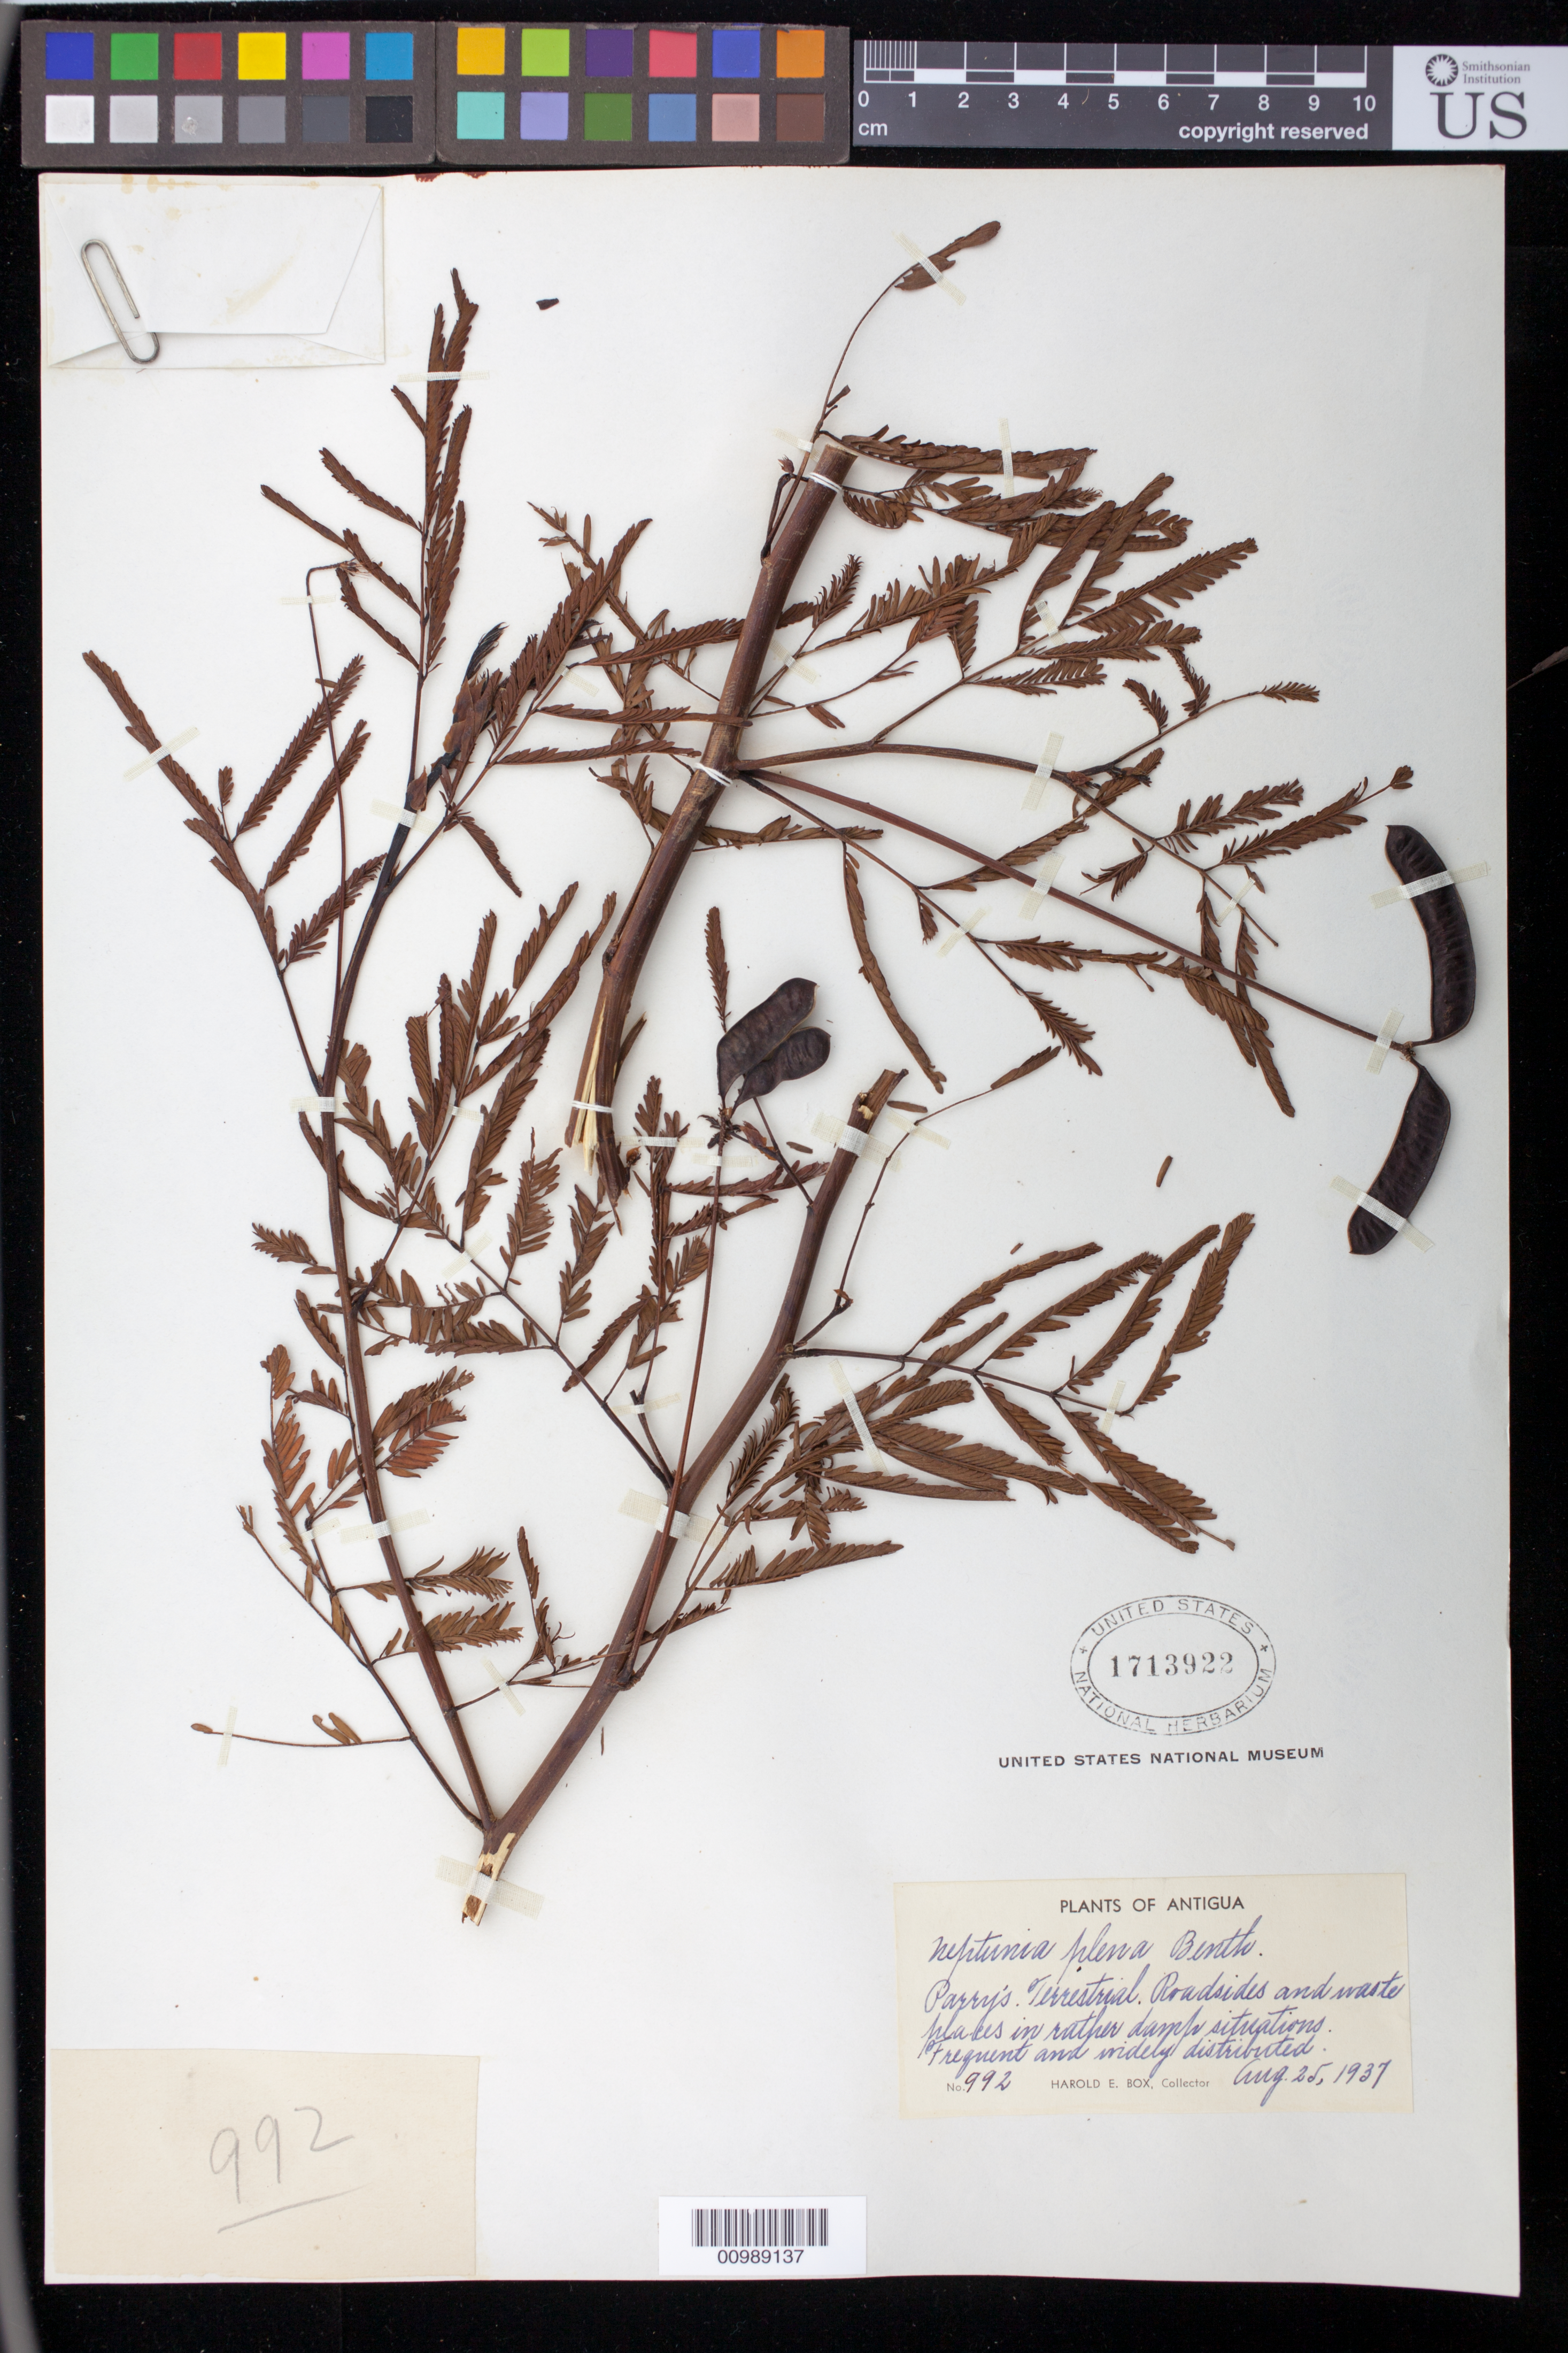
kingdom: Plantae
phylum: Tracheophyta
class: Magnoliopsida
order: Fabales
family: Fabaceae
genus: Neptunia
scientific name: Neptunia plena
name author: (L.) Benth.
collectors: H. E. Box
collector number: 992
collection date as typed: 25 Aug 1937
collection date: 1937-08-25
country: Antigua and Barbuda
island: Antigua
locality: Parris Terrestrial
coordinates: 0 N, 0 E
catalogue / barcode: US 1713922